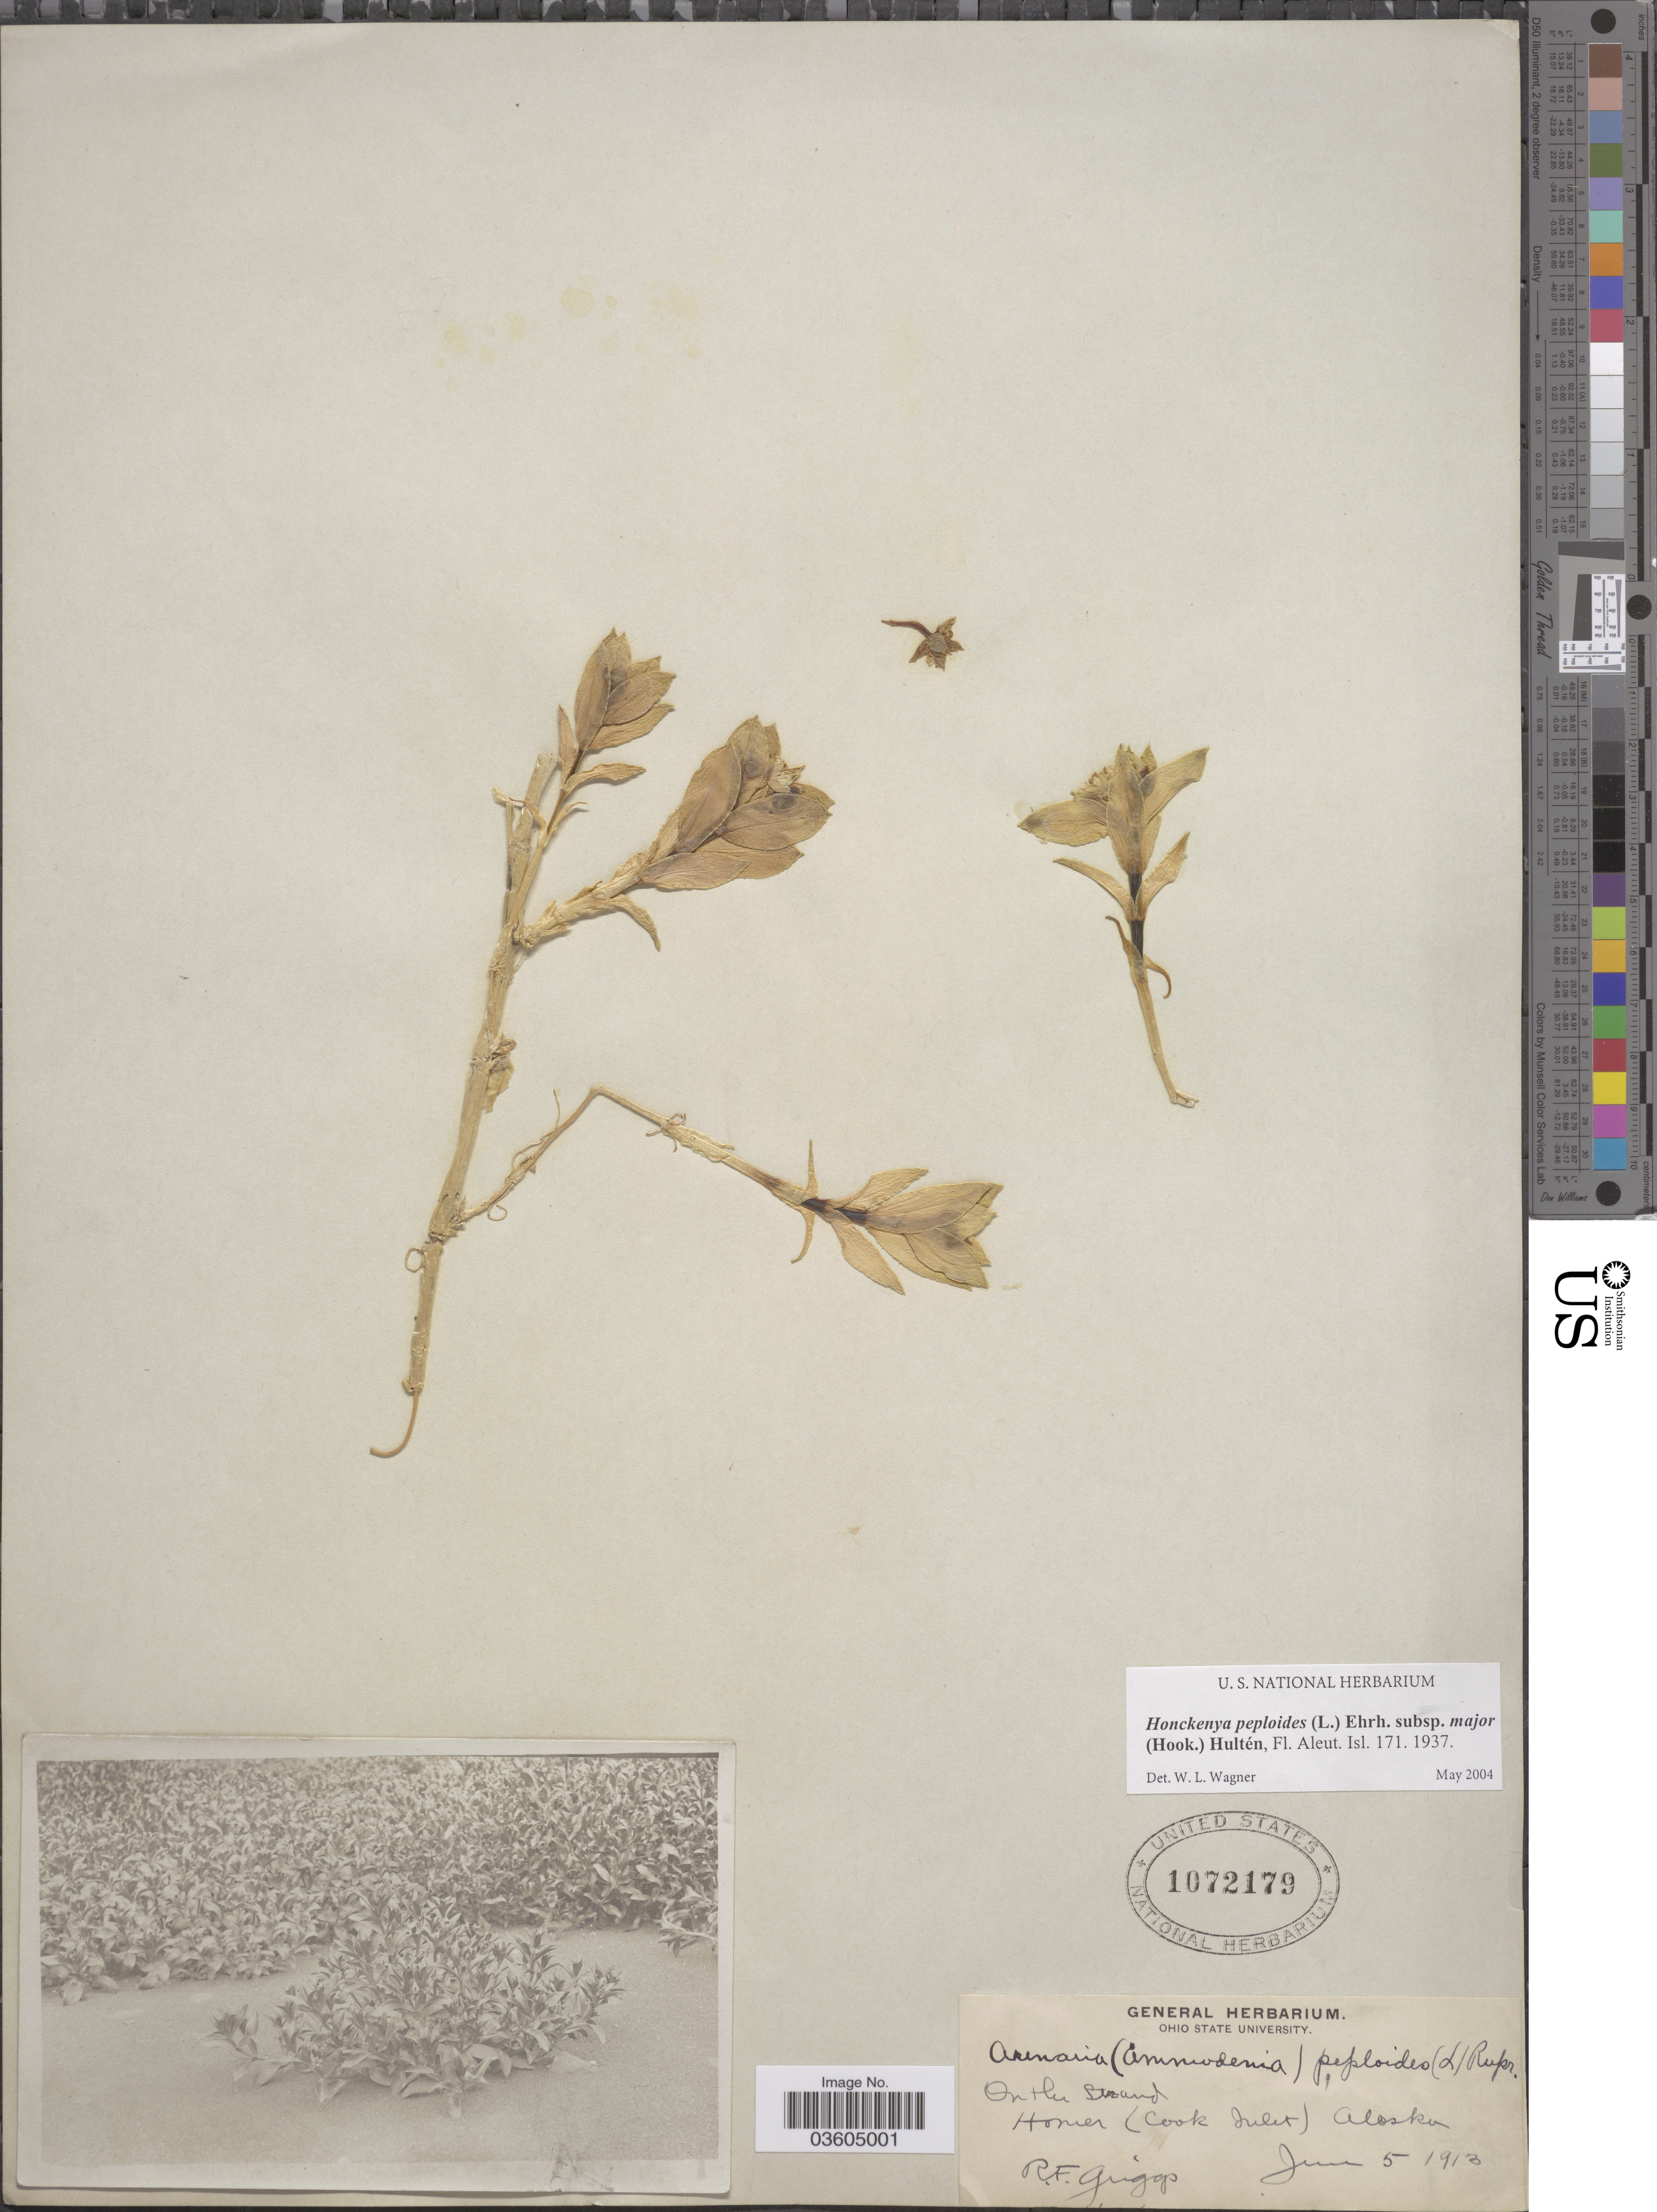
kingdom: Plantae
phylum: Tracheophyta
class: Magnoliopsida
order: Caryophyllales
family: Caryophyllaceae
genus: Honckenya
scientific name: Honckenya peploides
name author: (L.) Ehrh.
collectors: R. F. Griggs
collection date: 1913-06-05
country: United States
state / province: Alaska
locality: Homer (Cook Inlet).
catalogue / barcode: US 1072179